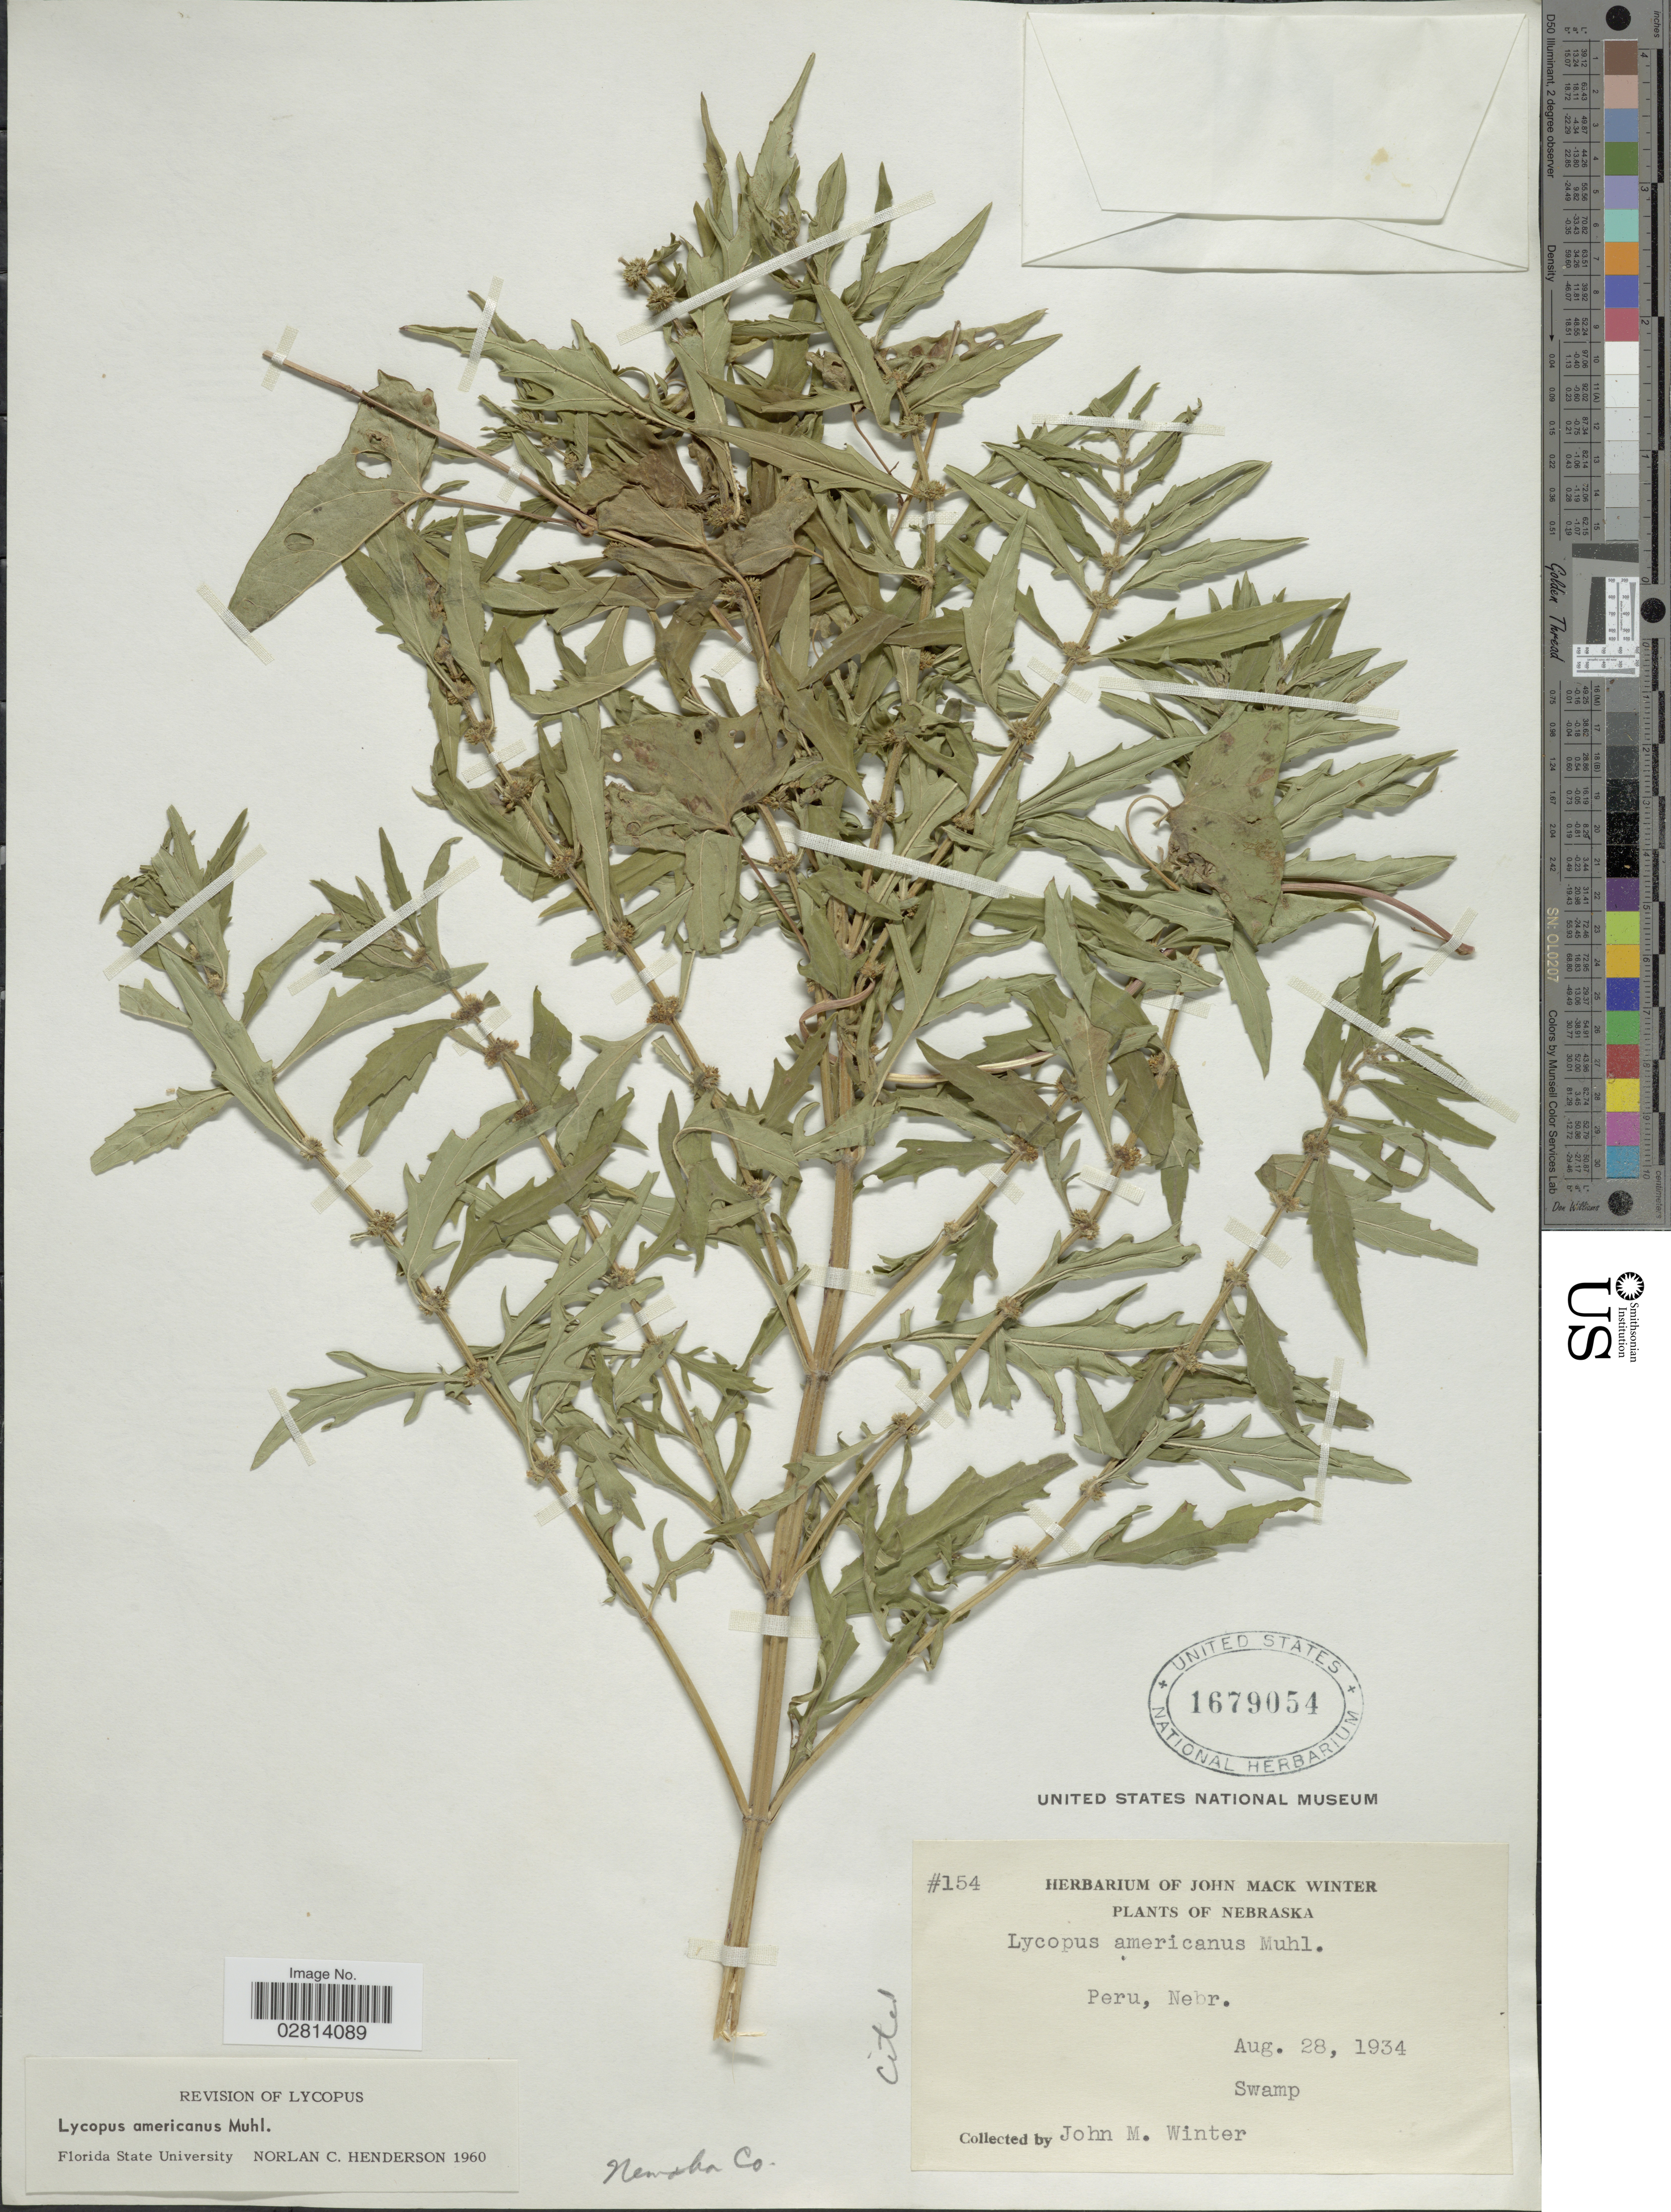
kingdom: Plantae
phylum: Tracheophyta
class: Magnoliopsida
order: Lamiales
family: Lamiaceae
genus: Lycopus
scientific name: Lycopus americanus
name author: Muhl. ex W.P.C. Barton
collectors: J. M. Winter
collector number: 154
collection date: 1934-08-28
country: United States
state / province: Nebraska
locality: Peru, Nebr. Nemaha Co.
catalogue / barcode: US 1679054